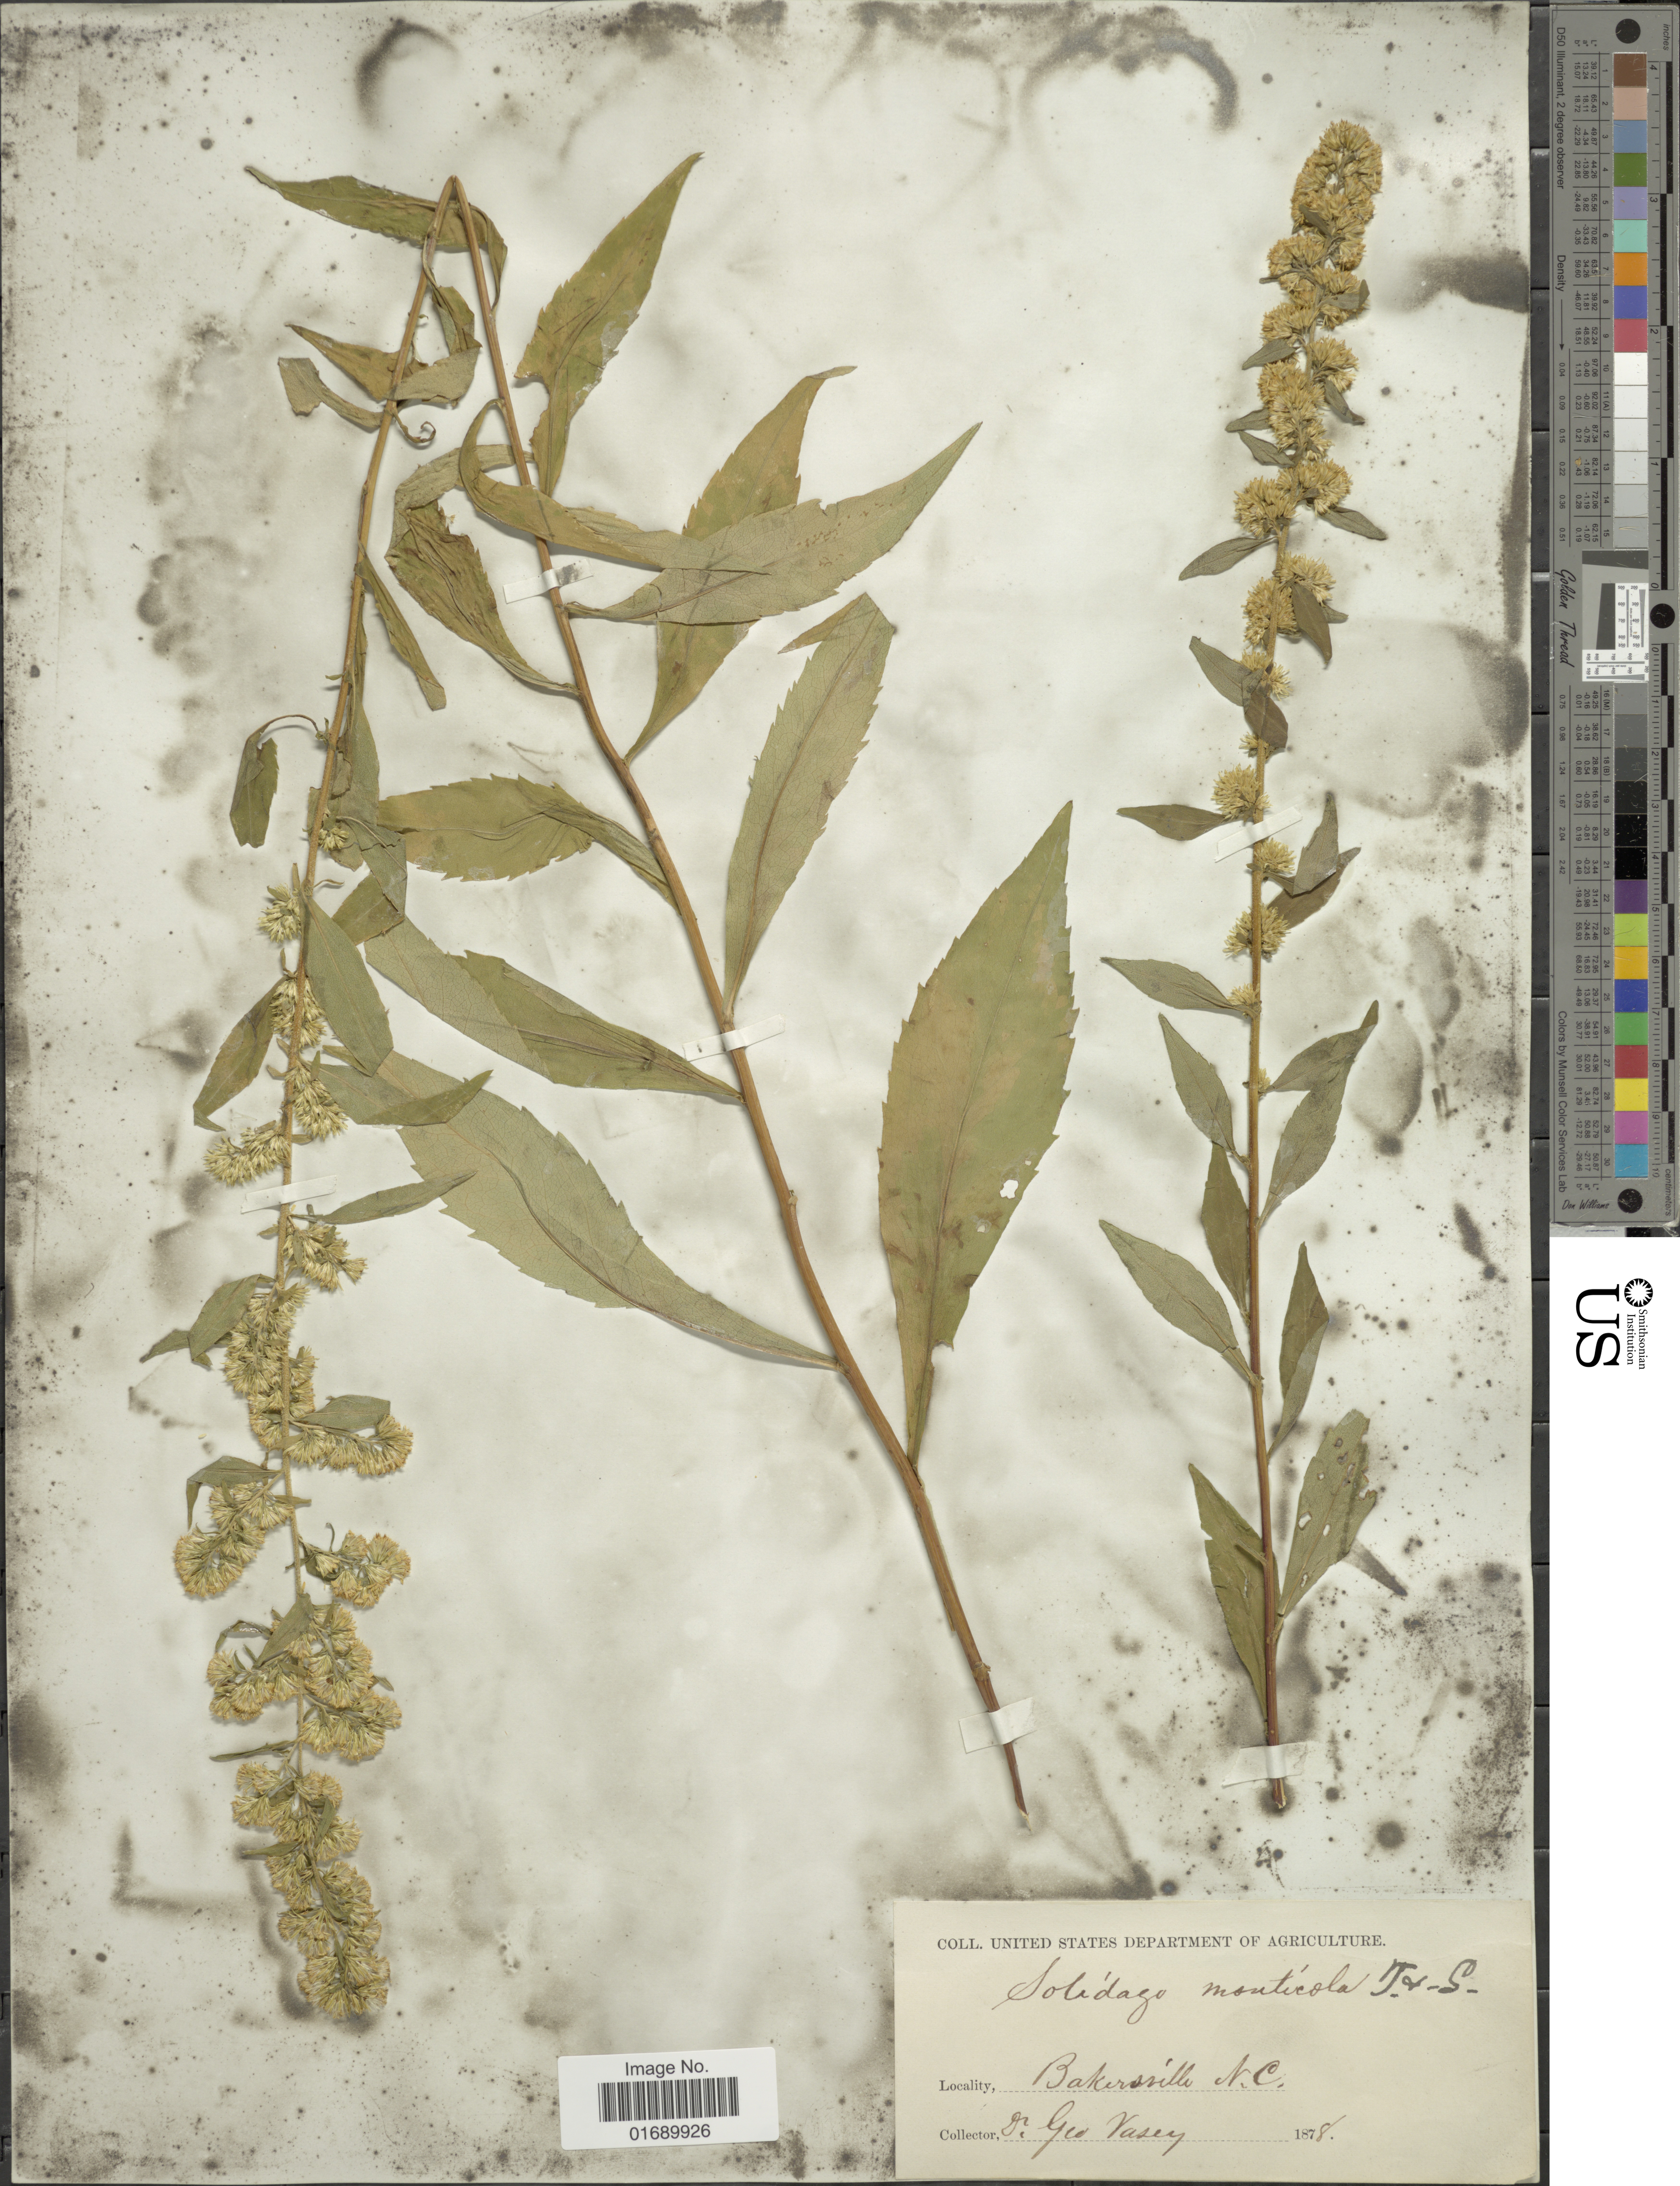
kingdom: Plantae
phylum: Tracheophyta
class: Magnoliopsida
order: Asterales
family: Asteraceae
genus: Solidago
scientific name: Solidago roanensis var. monticola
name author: (Torr. & A. Gray) Fernald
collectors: G. Vasey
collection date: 1878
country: United States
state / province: North Carolina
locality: Bakersville